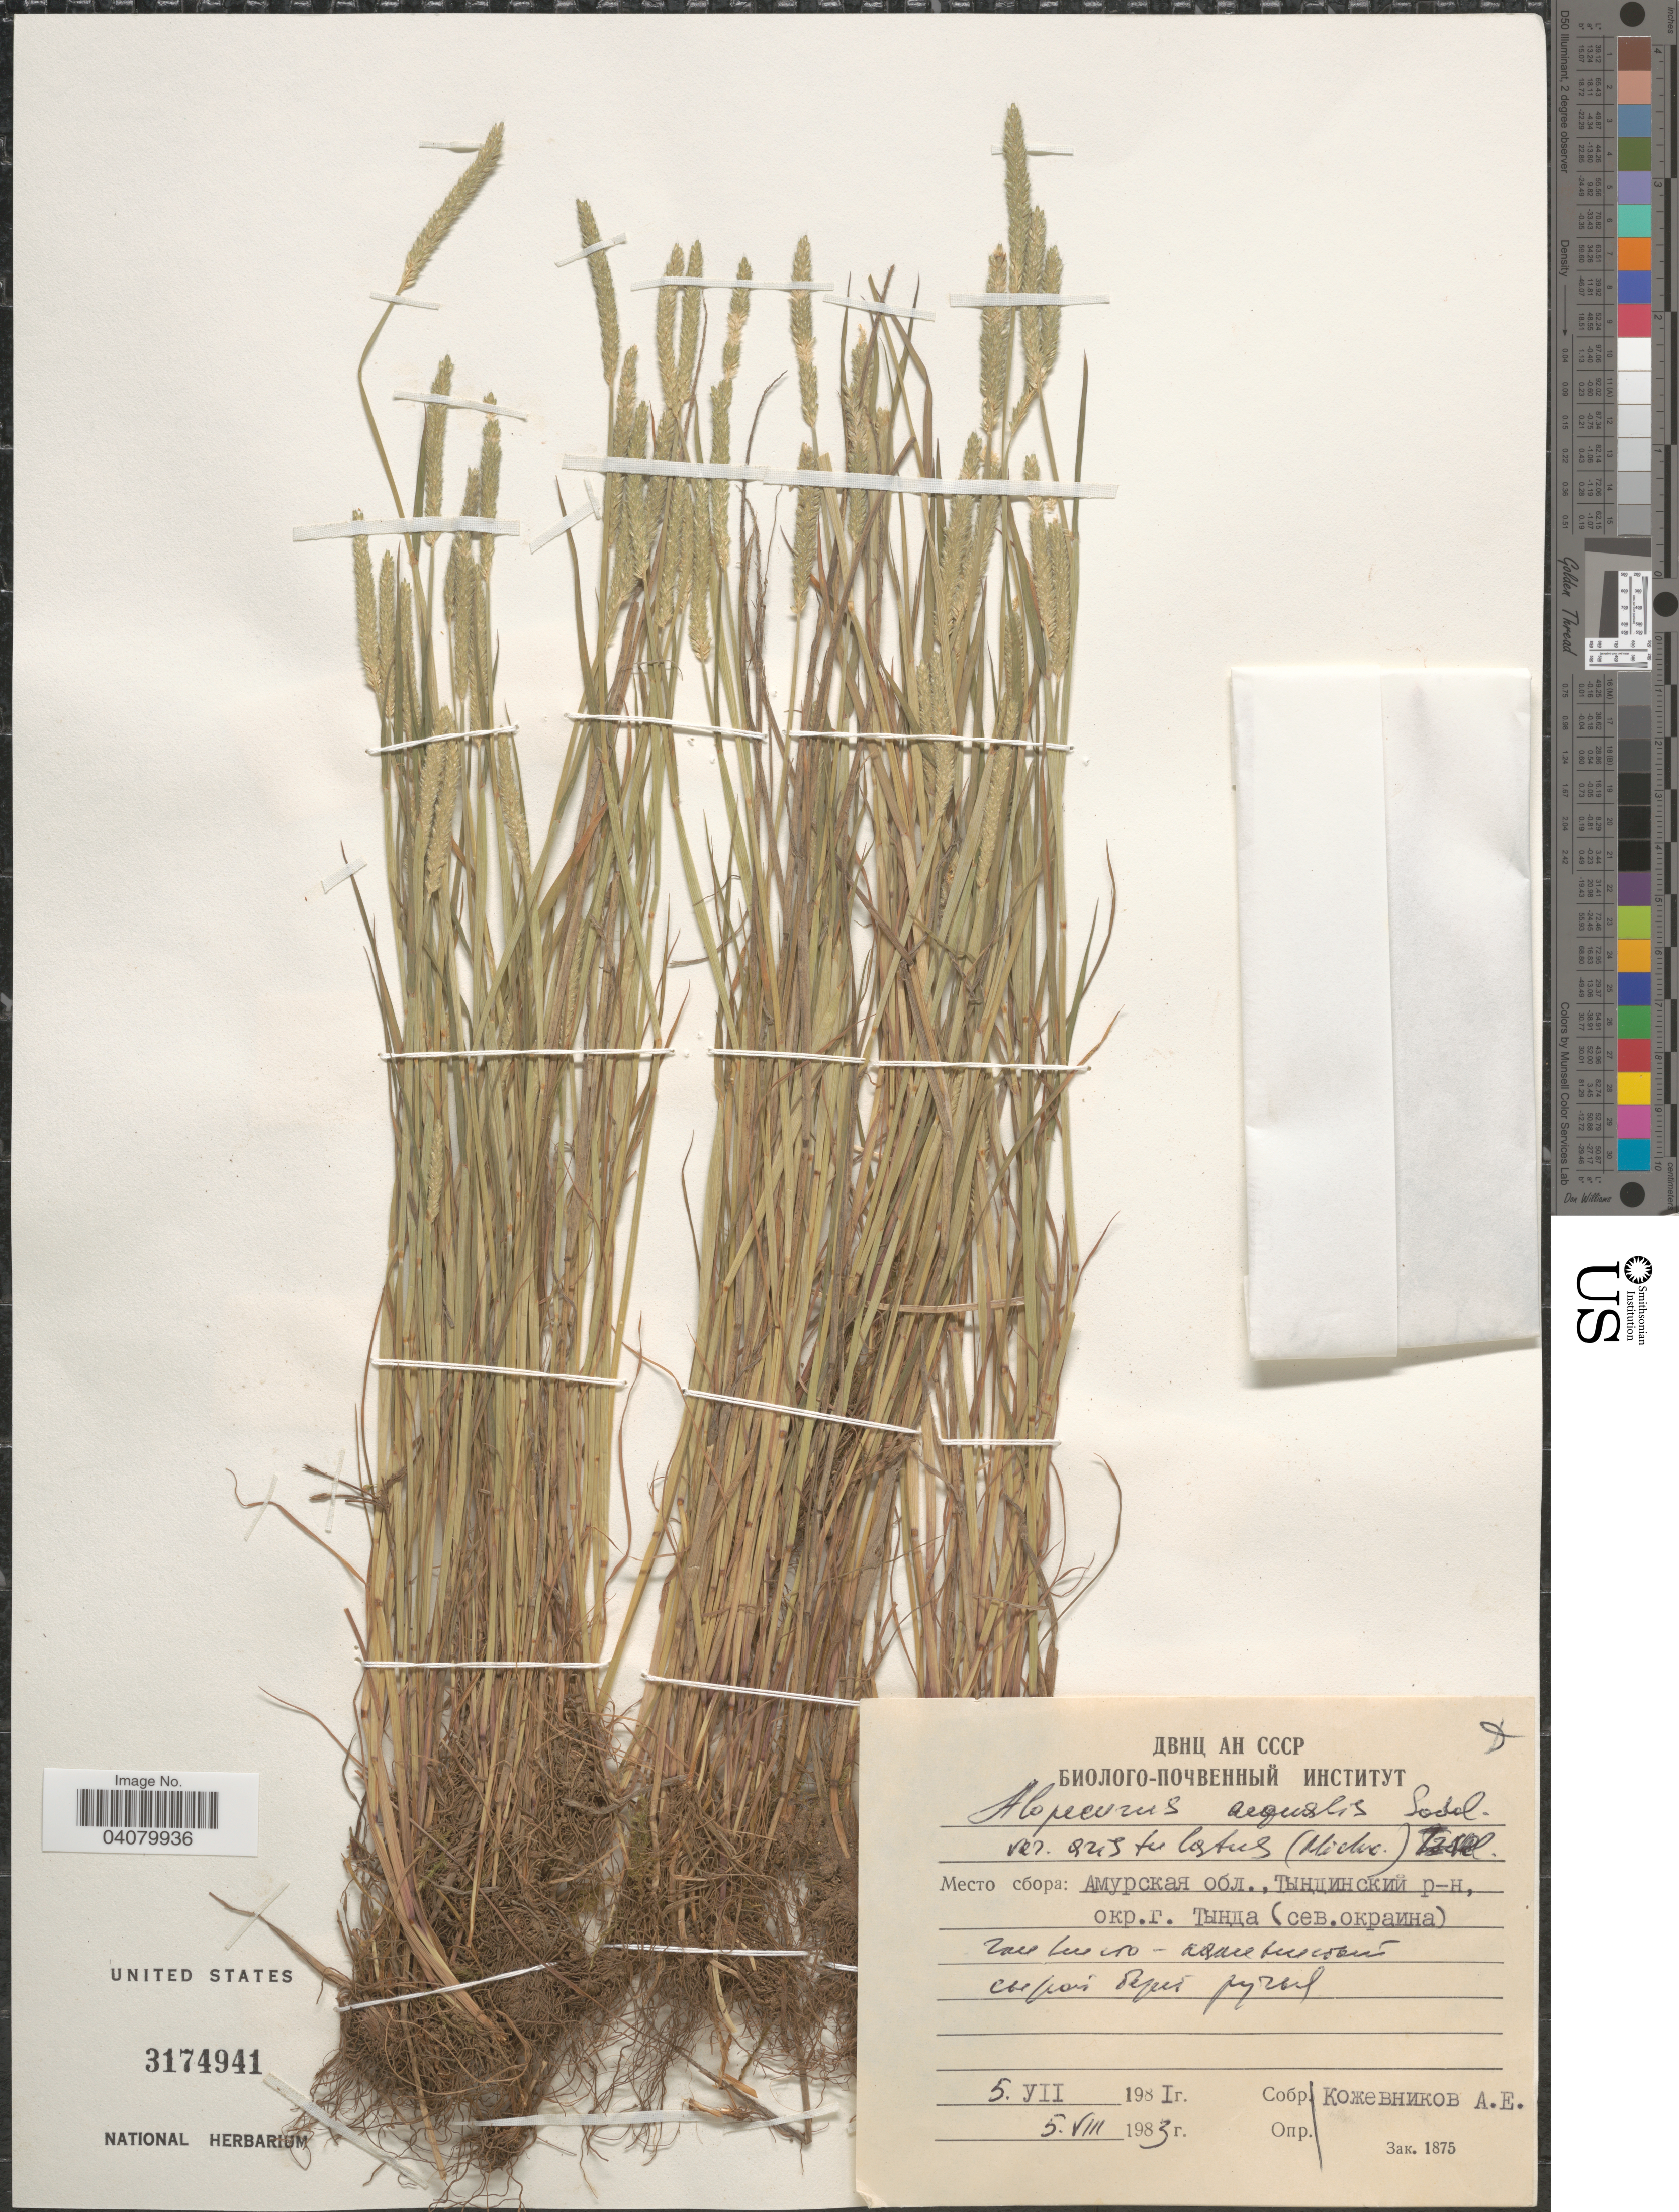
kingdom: Plantae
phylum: Tracheophyta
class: Liliopsida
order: Poales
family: Poaceae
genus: Alopecurus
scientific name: Alopecurus aequalis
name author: Sobol.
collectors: A. Kozhevnikov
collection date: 1981-07-05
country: Russian Federation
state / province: Amur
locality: Vicinity of Tynda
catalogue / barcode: US 3174941